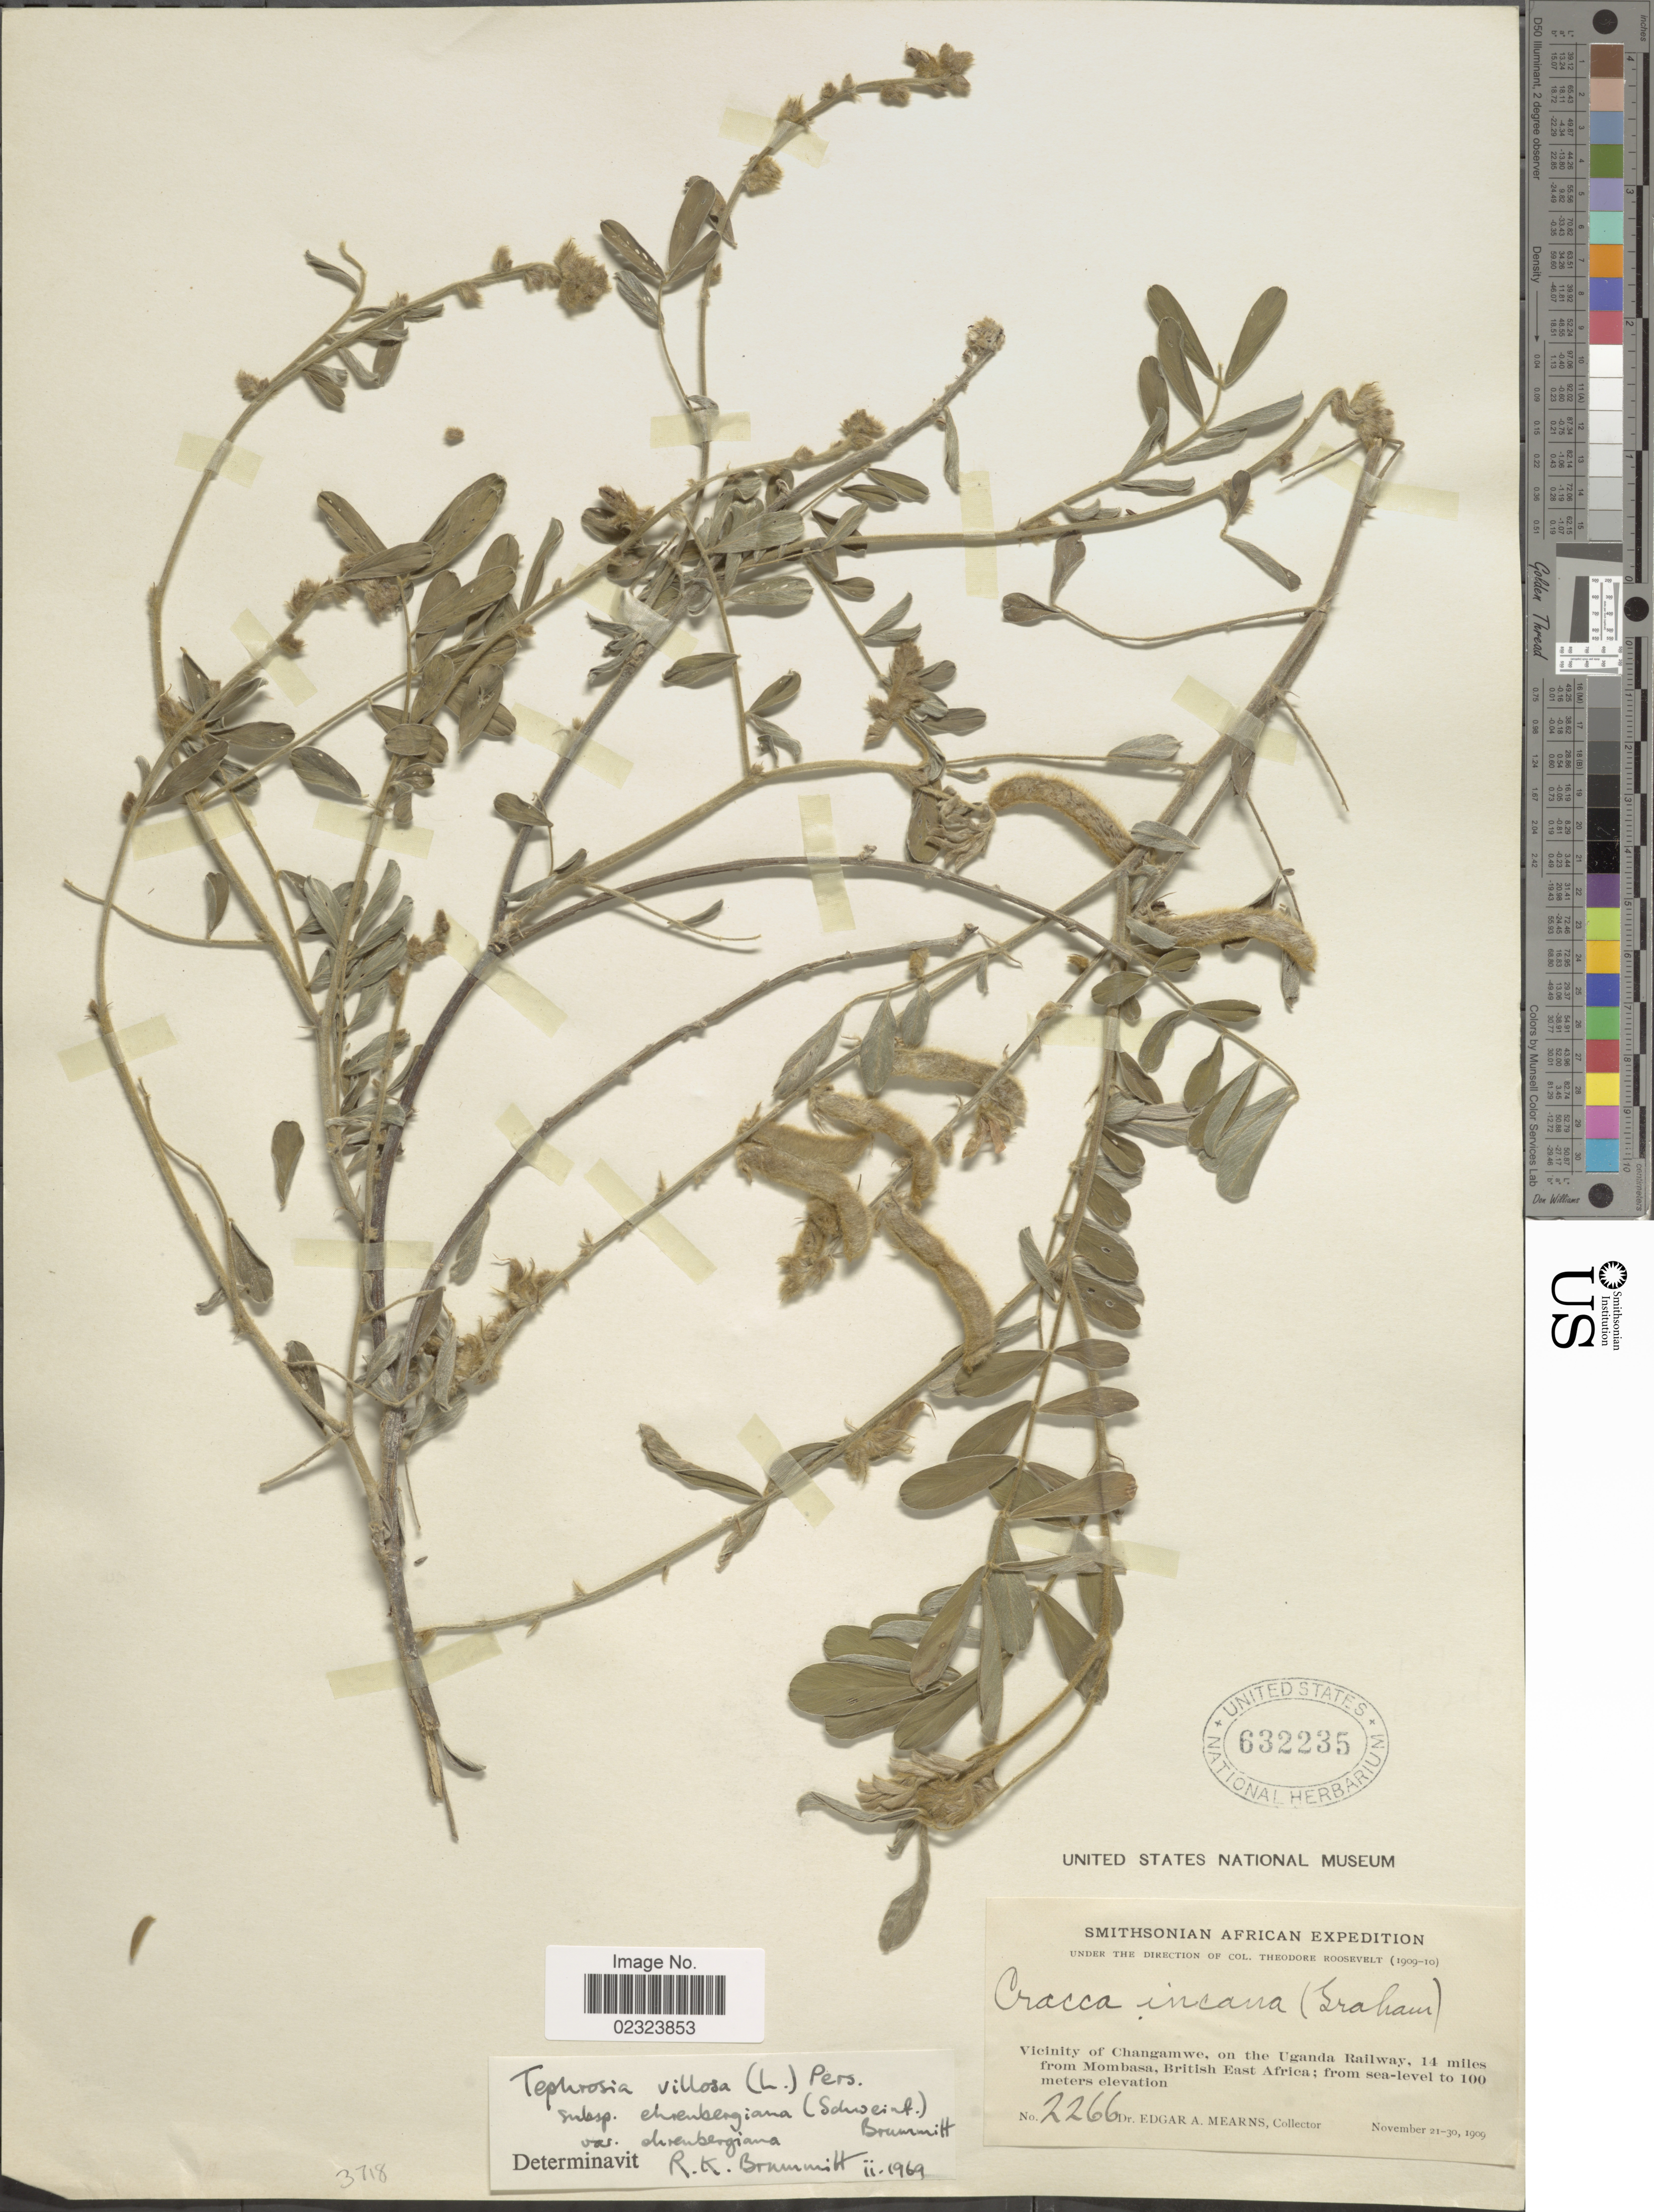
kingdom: Plantae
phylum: Tracheophyta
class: Magnoliopsida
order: Fabales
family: Fabaceae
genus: Tephrosia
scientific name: Tephrosia villosa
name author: Pers.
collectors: E. A. Mearns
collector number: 2266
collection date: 1909-11-21/1909-11-30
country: Kenya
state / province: Mombasa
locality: Vicinity of Changamwe, on the Uganda Railway, 14 miles from Mombasa, British East Africa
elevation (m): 100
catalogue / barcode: US 632235